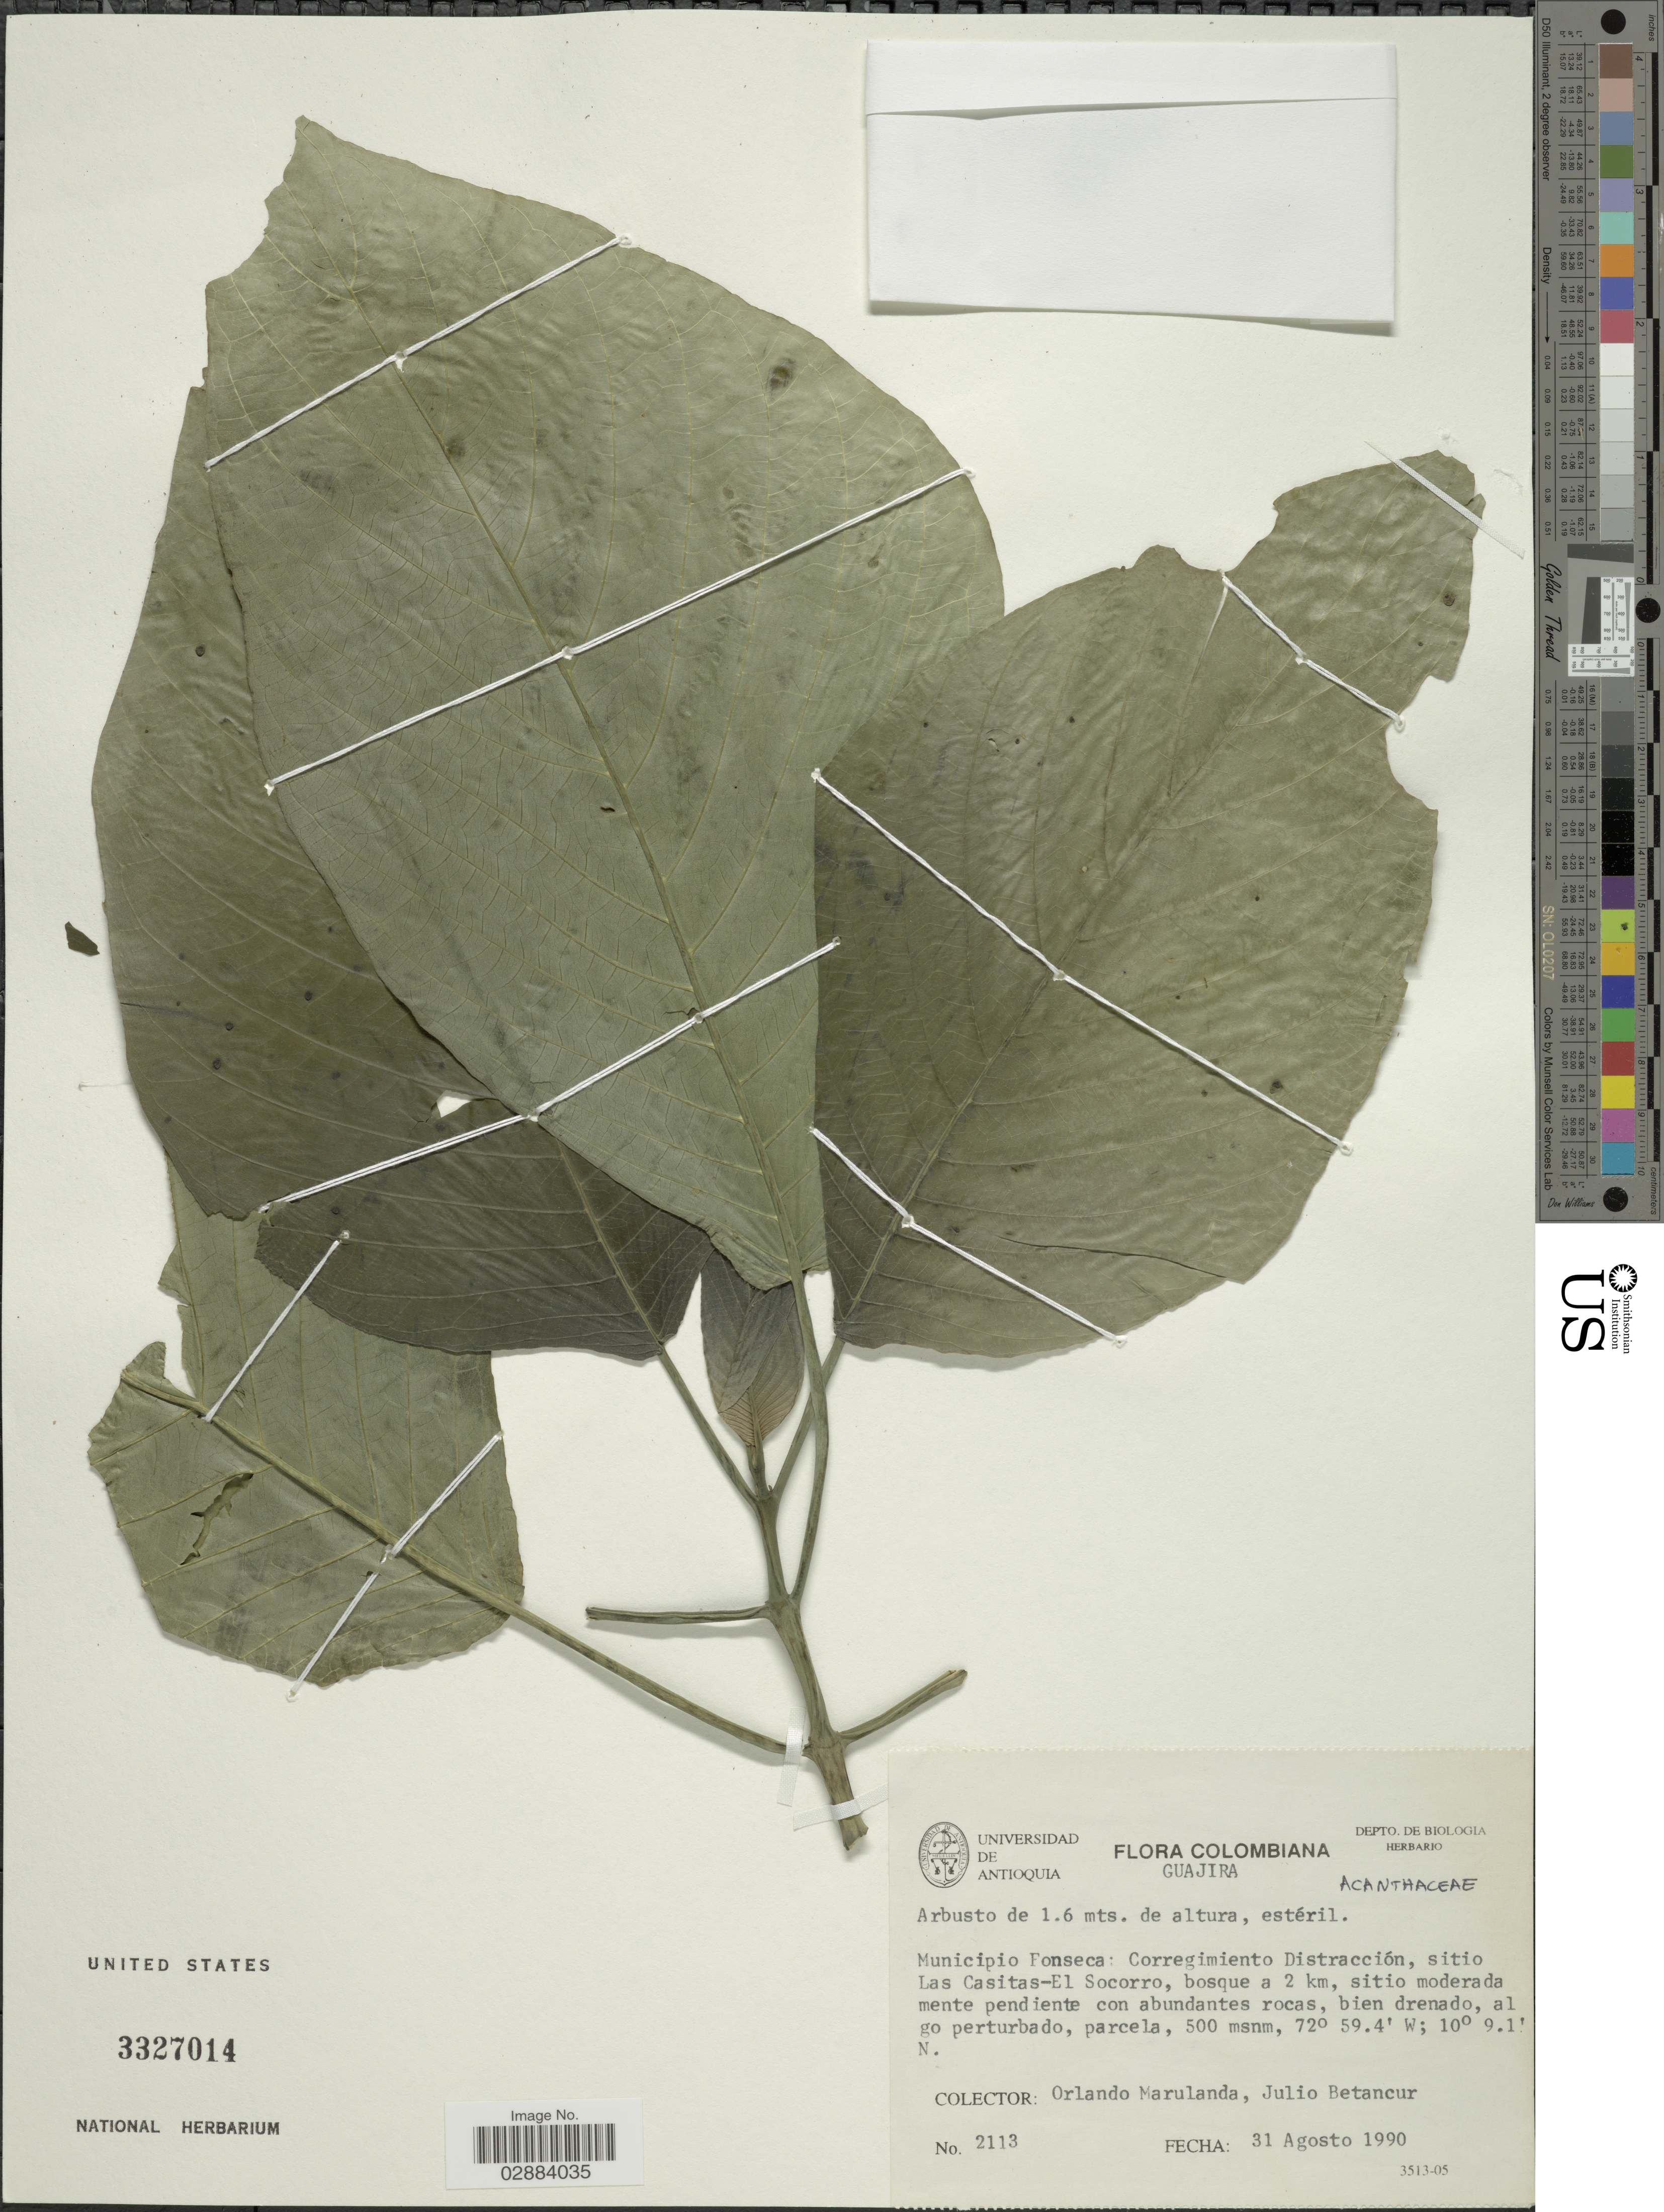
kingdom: Plantae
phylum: Tracheophyta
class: Magnoliopsida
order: Lamiales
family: Acanthaceae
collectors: O. Marulanda & J. Betancur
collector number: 2113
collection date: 1990-08-31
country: Colombia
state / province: La Guajira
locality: Guajira. Municipio Fonseca: Corregimiento Destracción, sitio Las Casitas-El Socorro, bosque a 2 km.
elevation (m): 500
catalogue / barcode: US 3327014